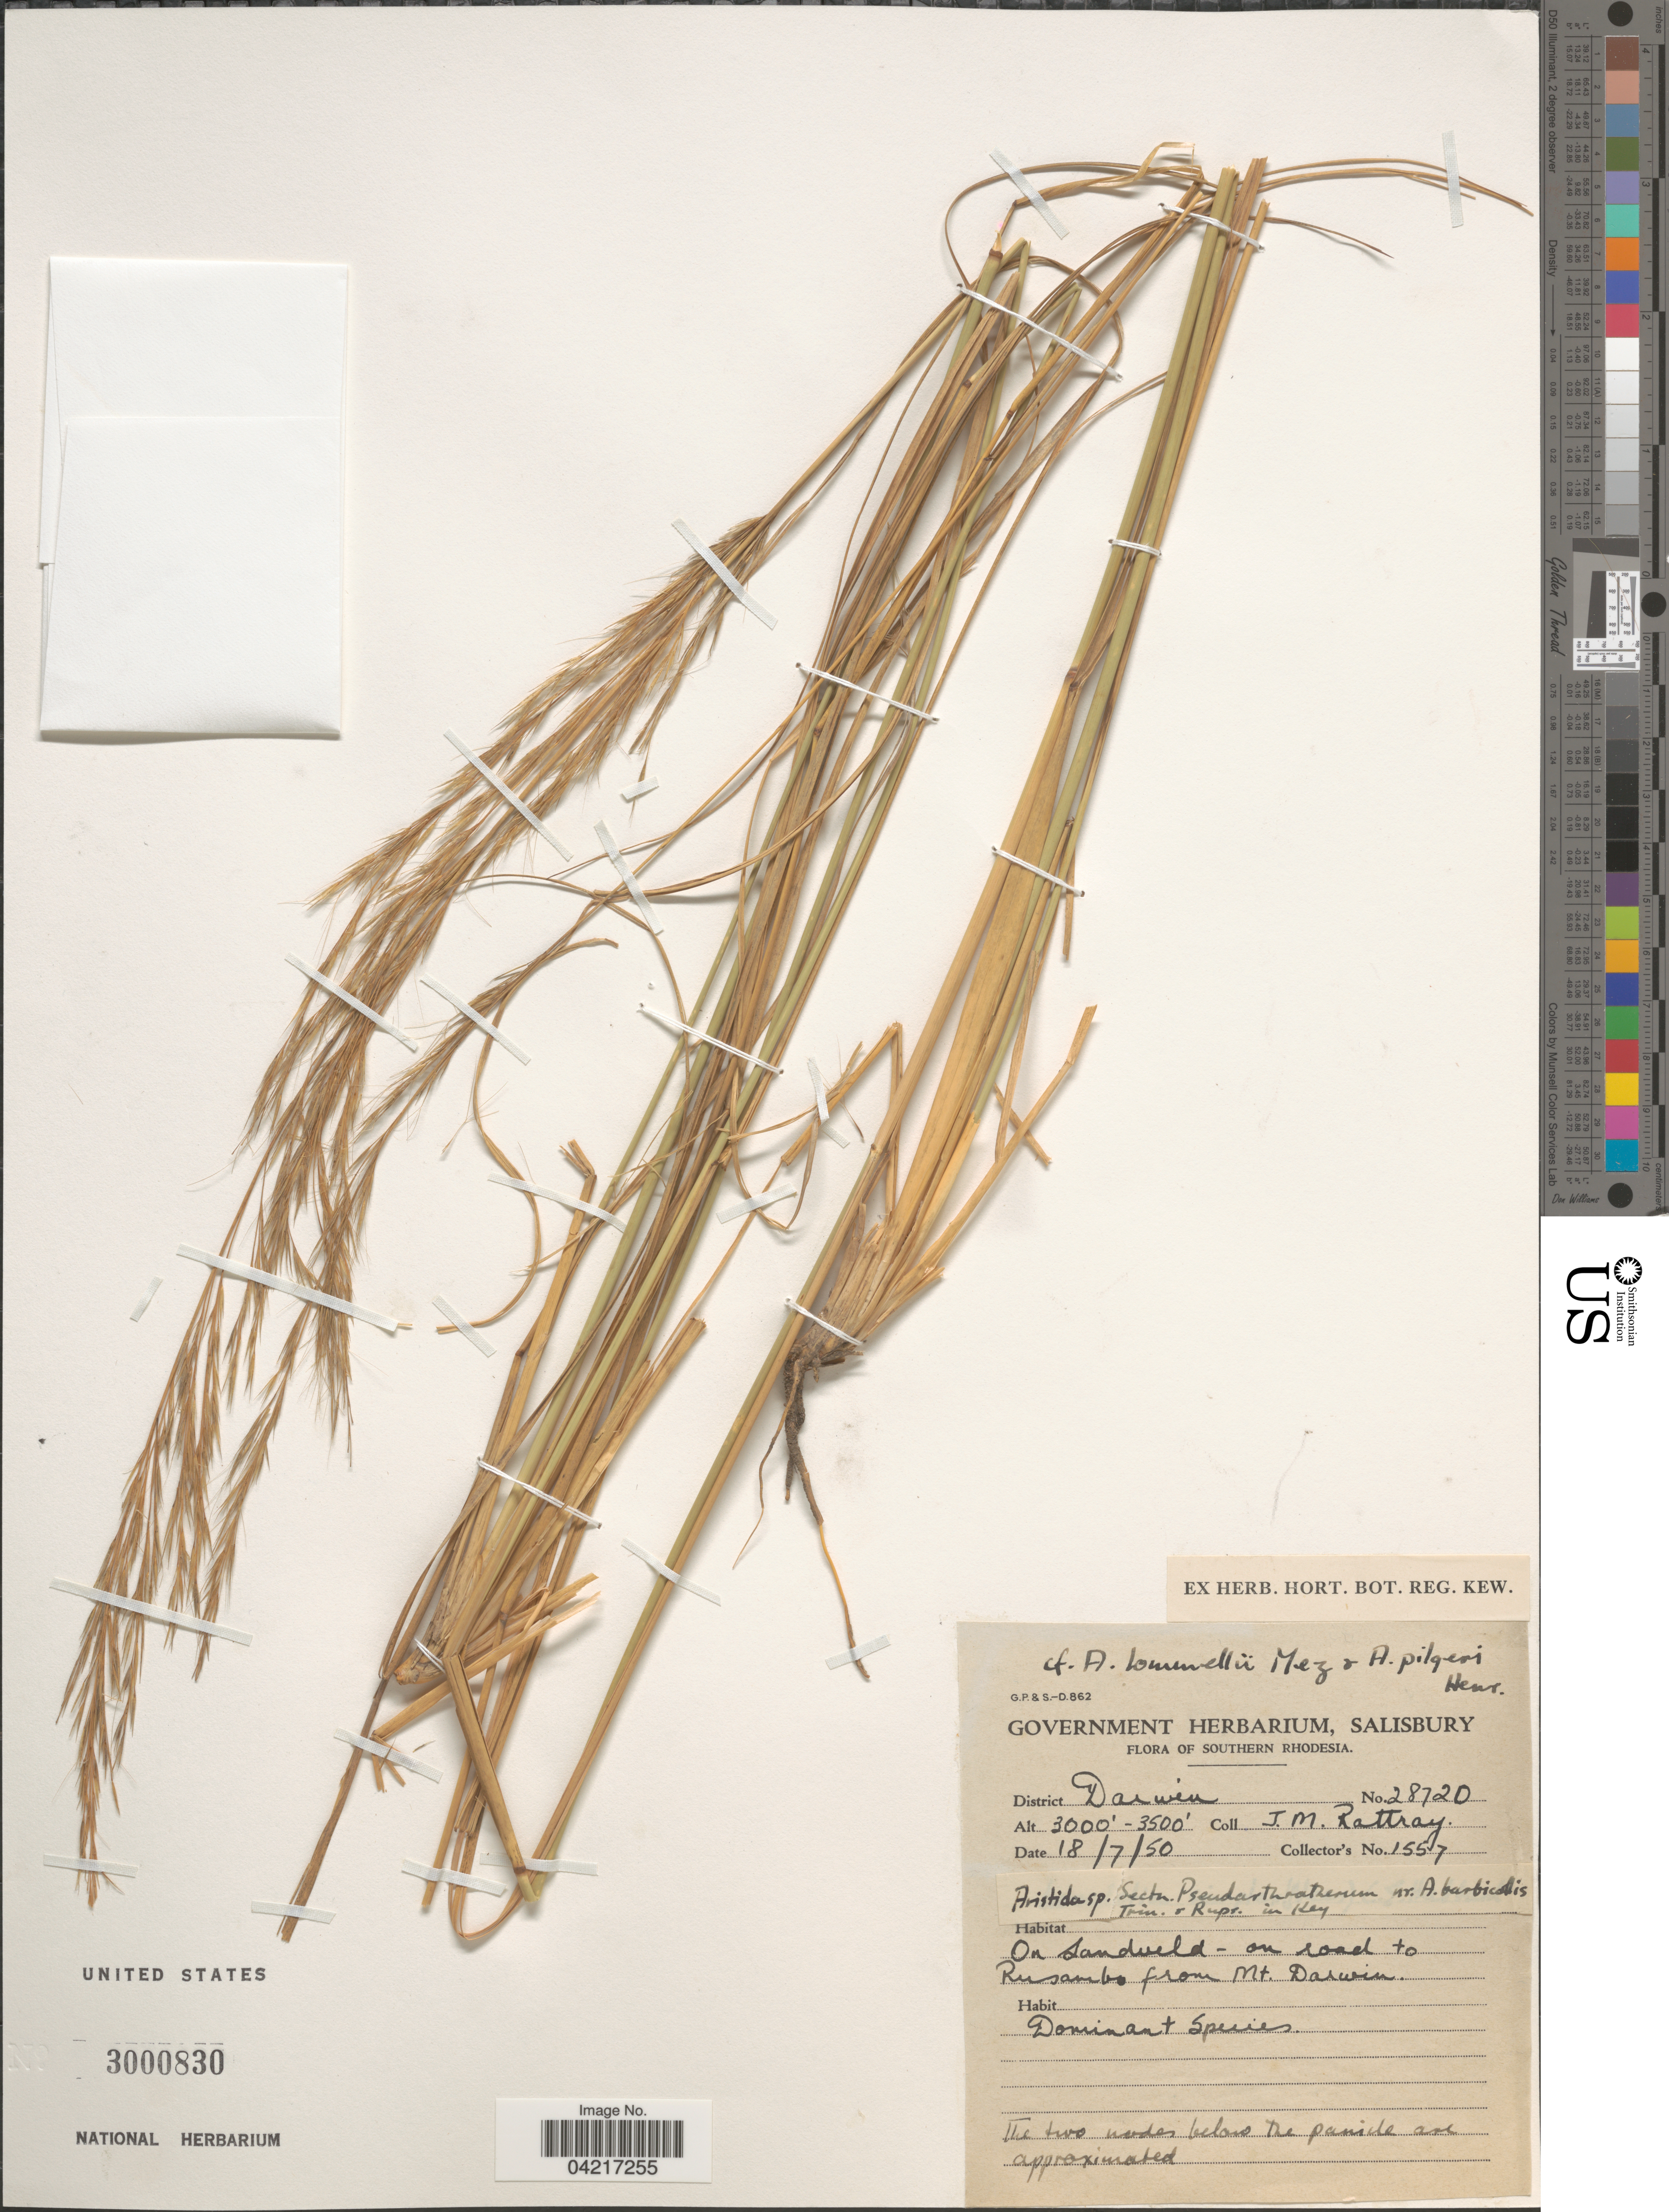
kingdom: Plantae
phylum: Tracheophyta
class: Liliopsida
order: Poales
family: Poaceae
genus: Aristida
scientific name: Aristida barbicollis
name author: Trin. & Rupr.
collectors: J. Rattray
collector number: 1557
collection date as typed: Transcribed d/m/y: 18/7/50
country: Zimbabwe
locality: Southern Rhodesia. District Darwin. On sandveld - on road to Rusambo from Mt. Darwin.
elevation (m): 914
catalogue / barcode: US 3000830